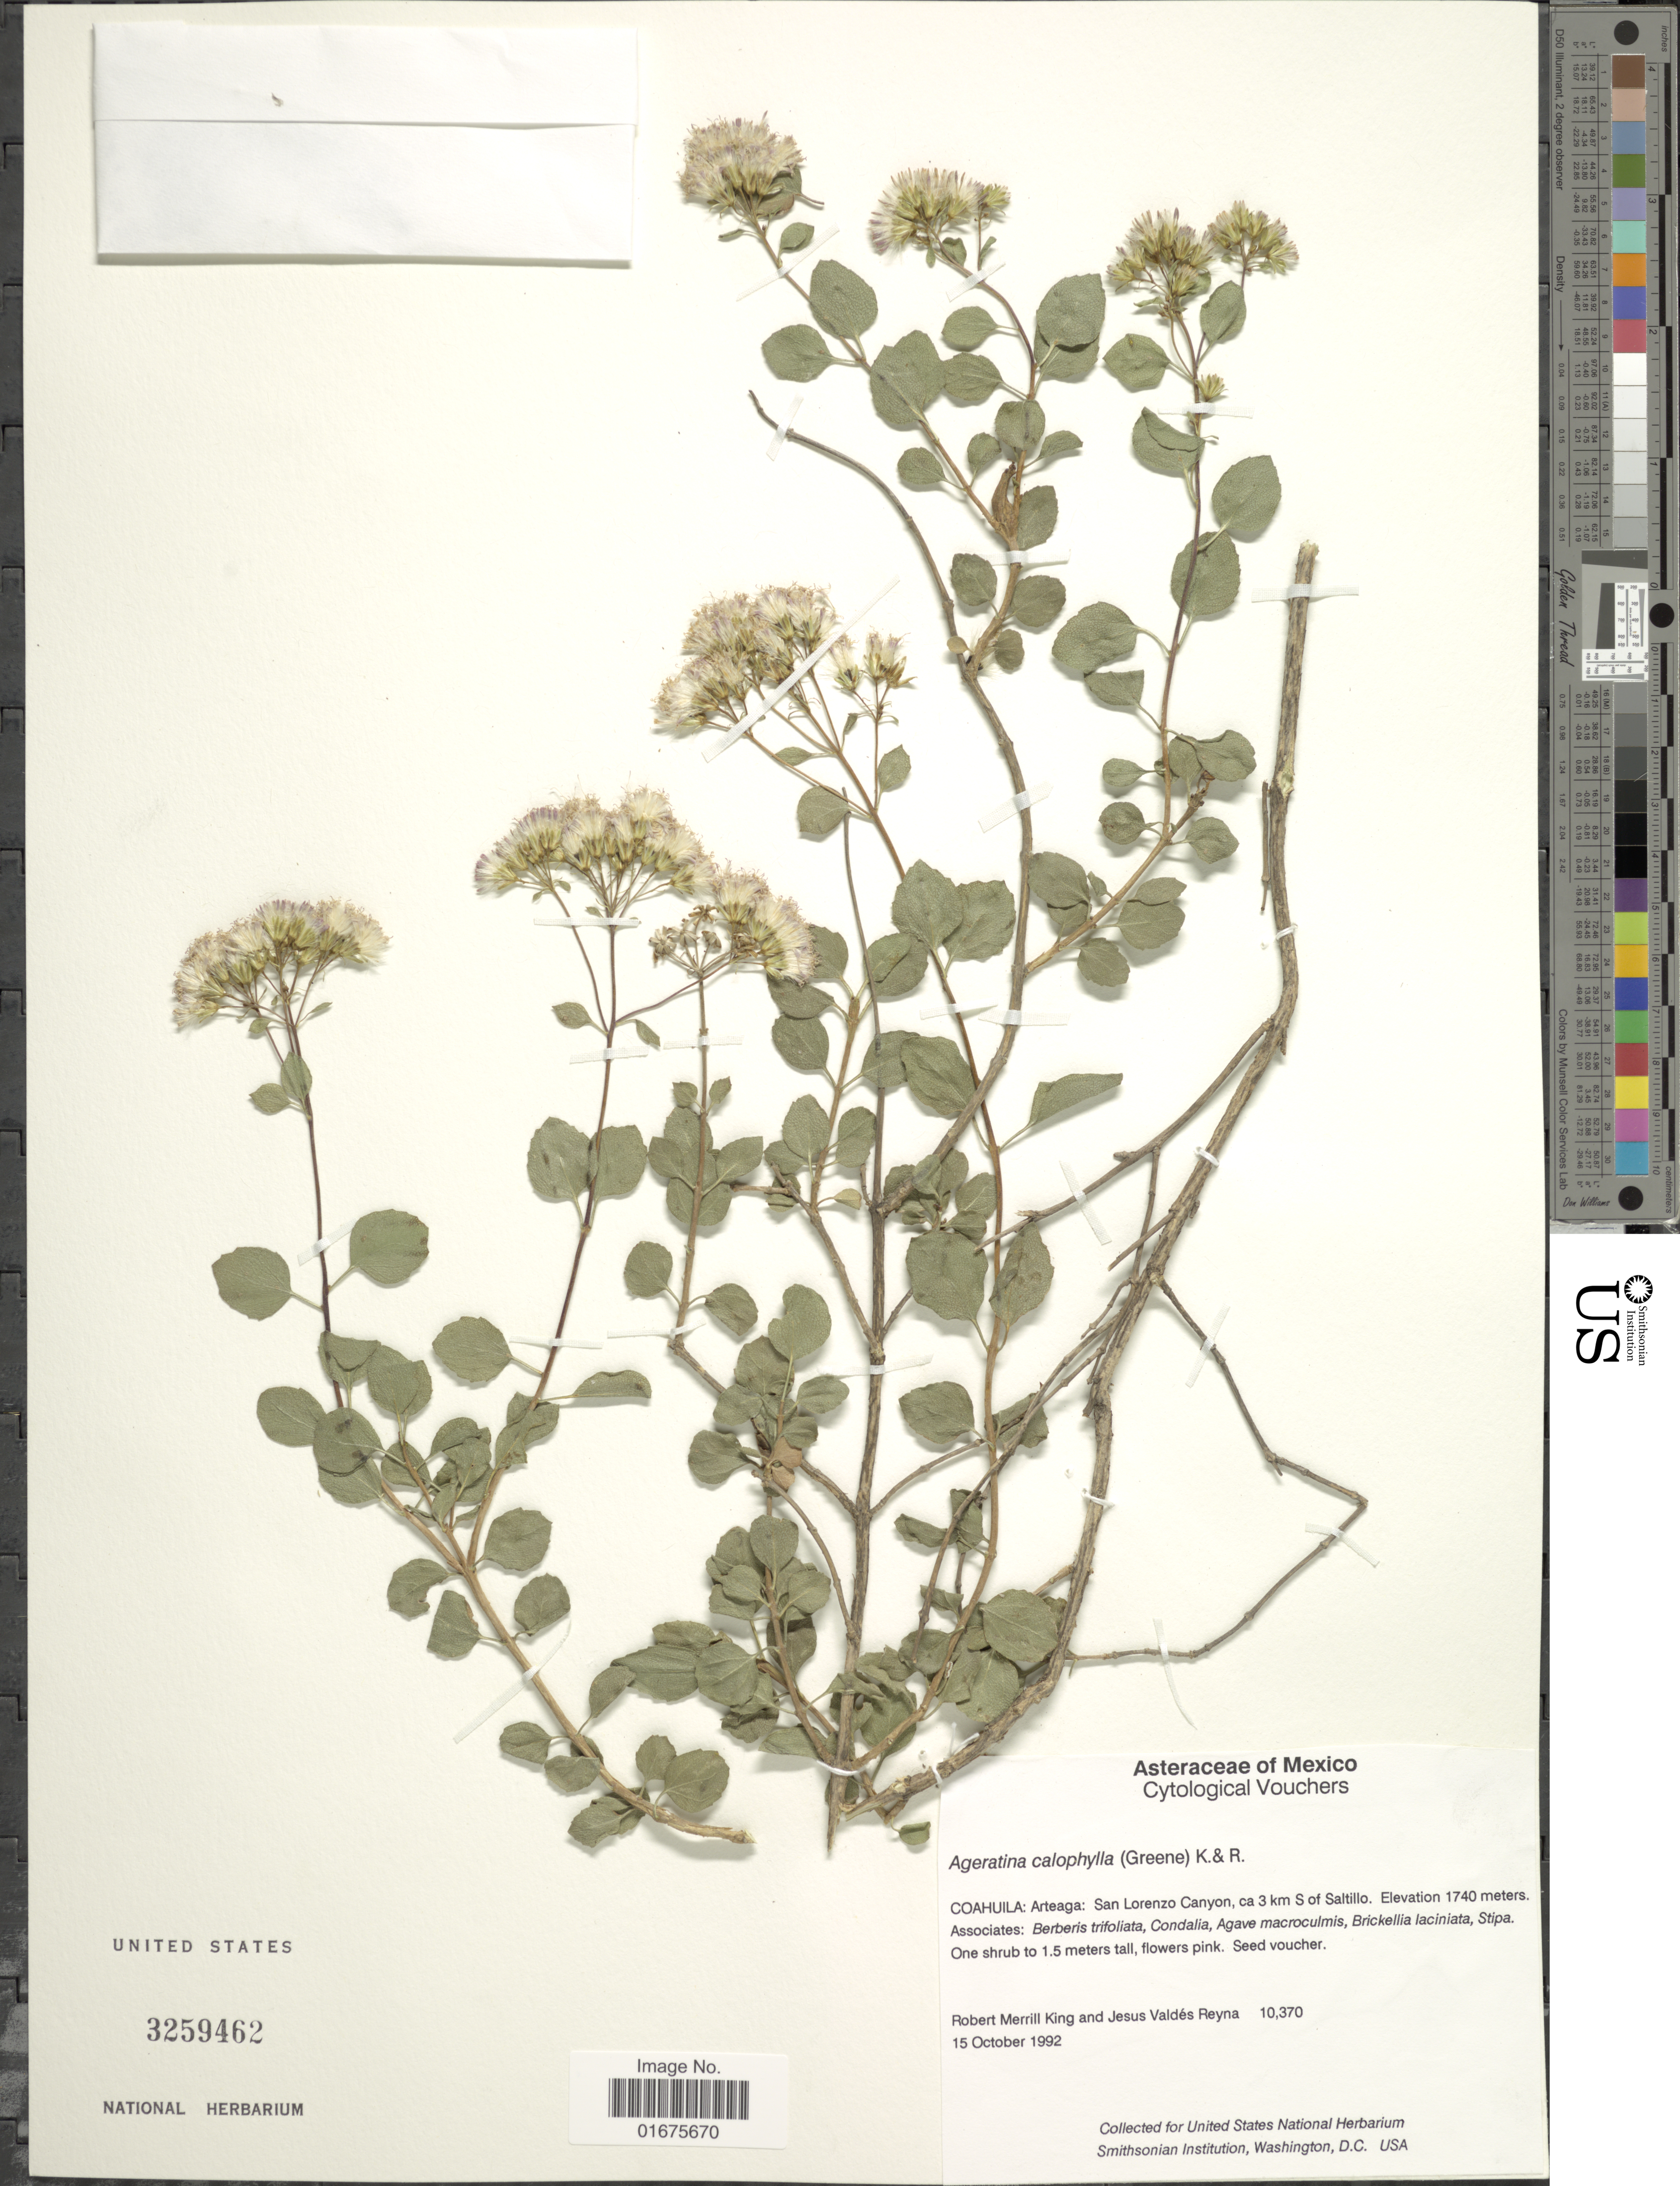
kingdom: Plantae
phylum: Tracheophyta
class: Magnoliopsida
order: Asterales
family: Asteraceae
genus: Ageratina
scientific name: Ageratina calophylla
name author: (B.L. Rob.) R.M. King & H. Rob.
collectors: R. M. King & J. Valdés-Reyna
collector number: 10370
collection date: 1992-10-15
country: Mexico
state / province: Coahuila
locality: Arteaga: San Lorenzo Canyon, ca. 3 km S of Saltillo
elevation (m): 1740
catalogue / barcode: US 3259462